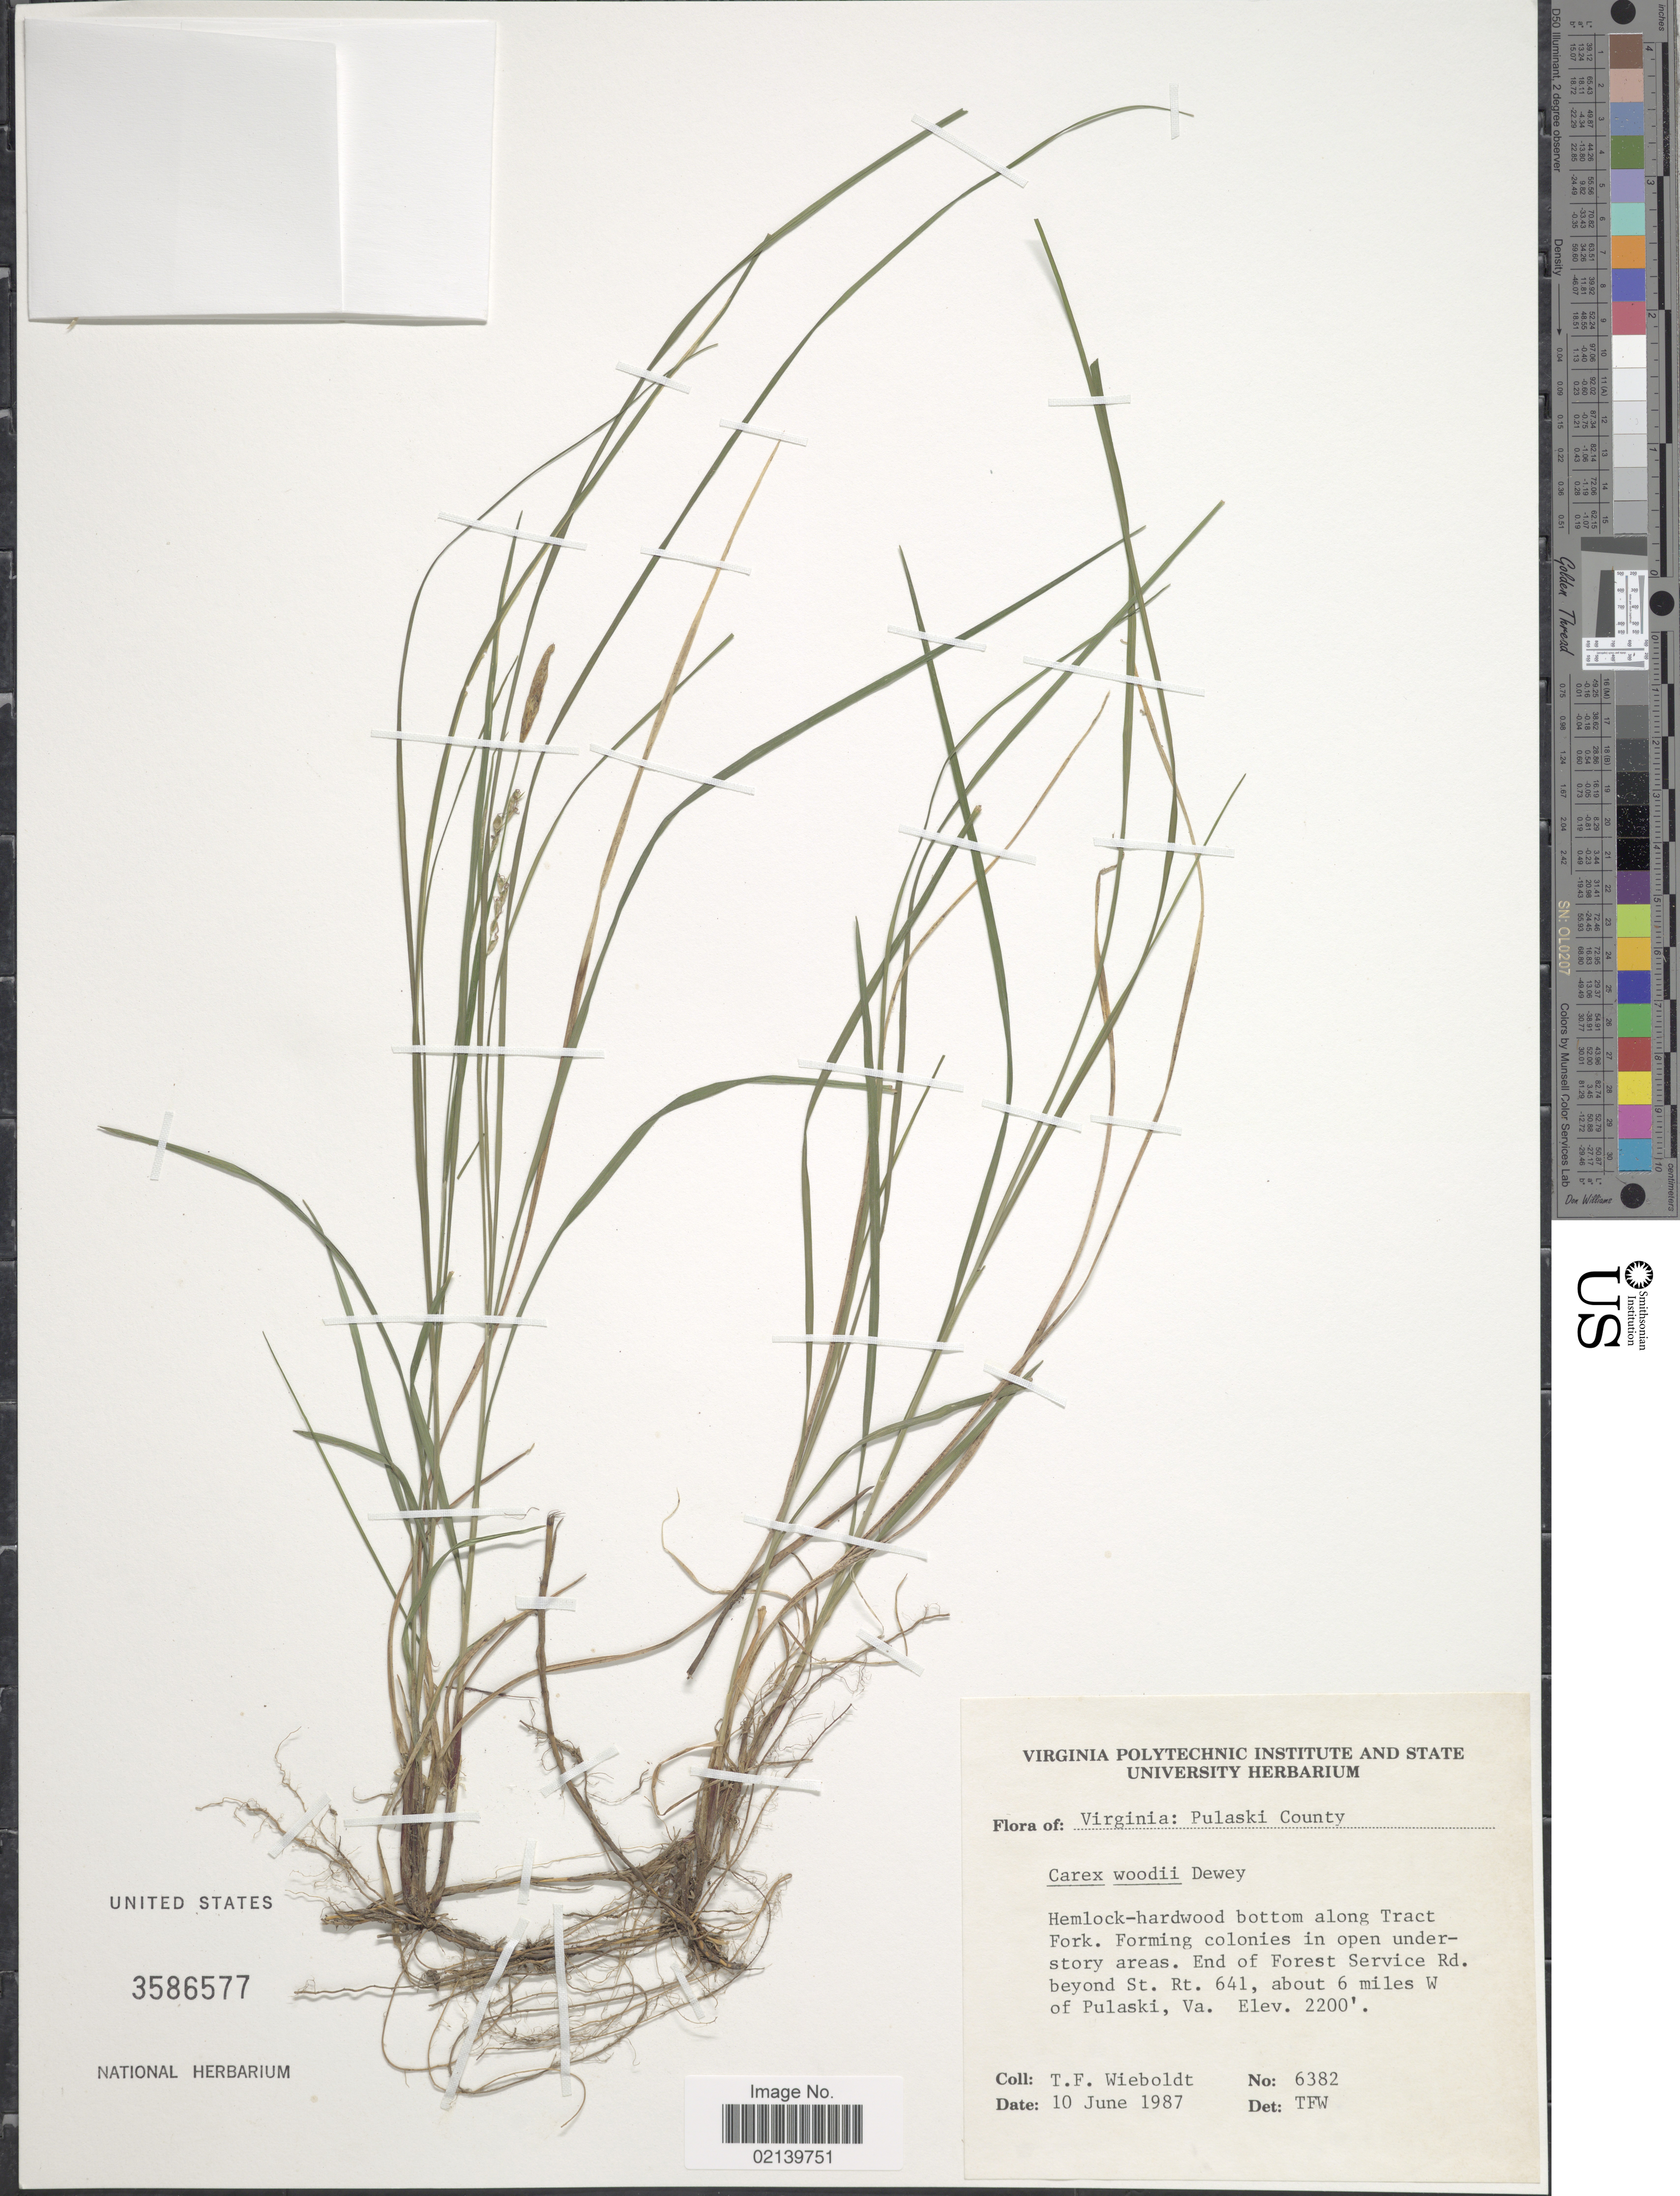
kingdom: Plantae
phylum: Tracheophyta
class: Liliopsida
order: Poales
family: Cyperaceae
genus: Carex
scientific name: Carex woodii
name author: Dewey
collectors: T. Wieboldt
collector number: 6382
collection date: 1987-06-10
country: United States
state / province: Virginia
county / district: Pulaski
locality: Pulaski County. Hemlock-hardwood bottom along Tract Fork. Forming colonies in open understory area. End of Forest Service Rd. beyond St. Rt. 641, about 6 miles W of Pulaski.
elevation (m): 671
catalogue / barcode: US 3586577